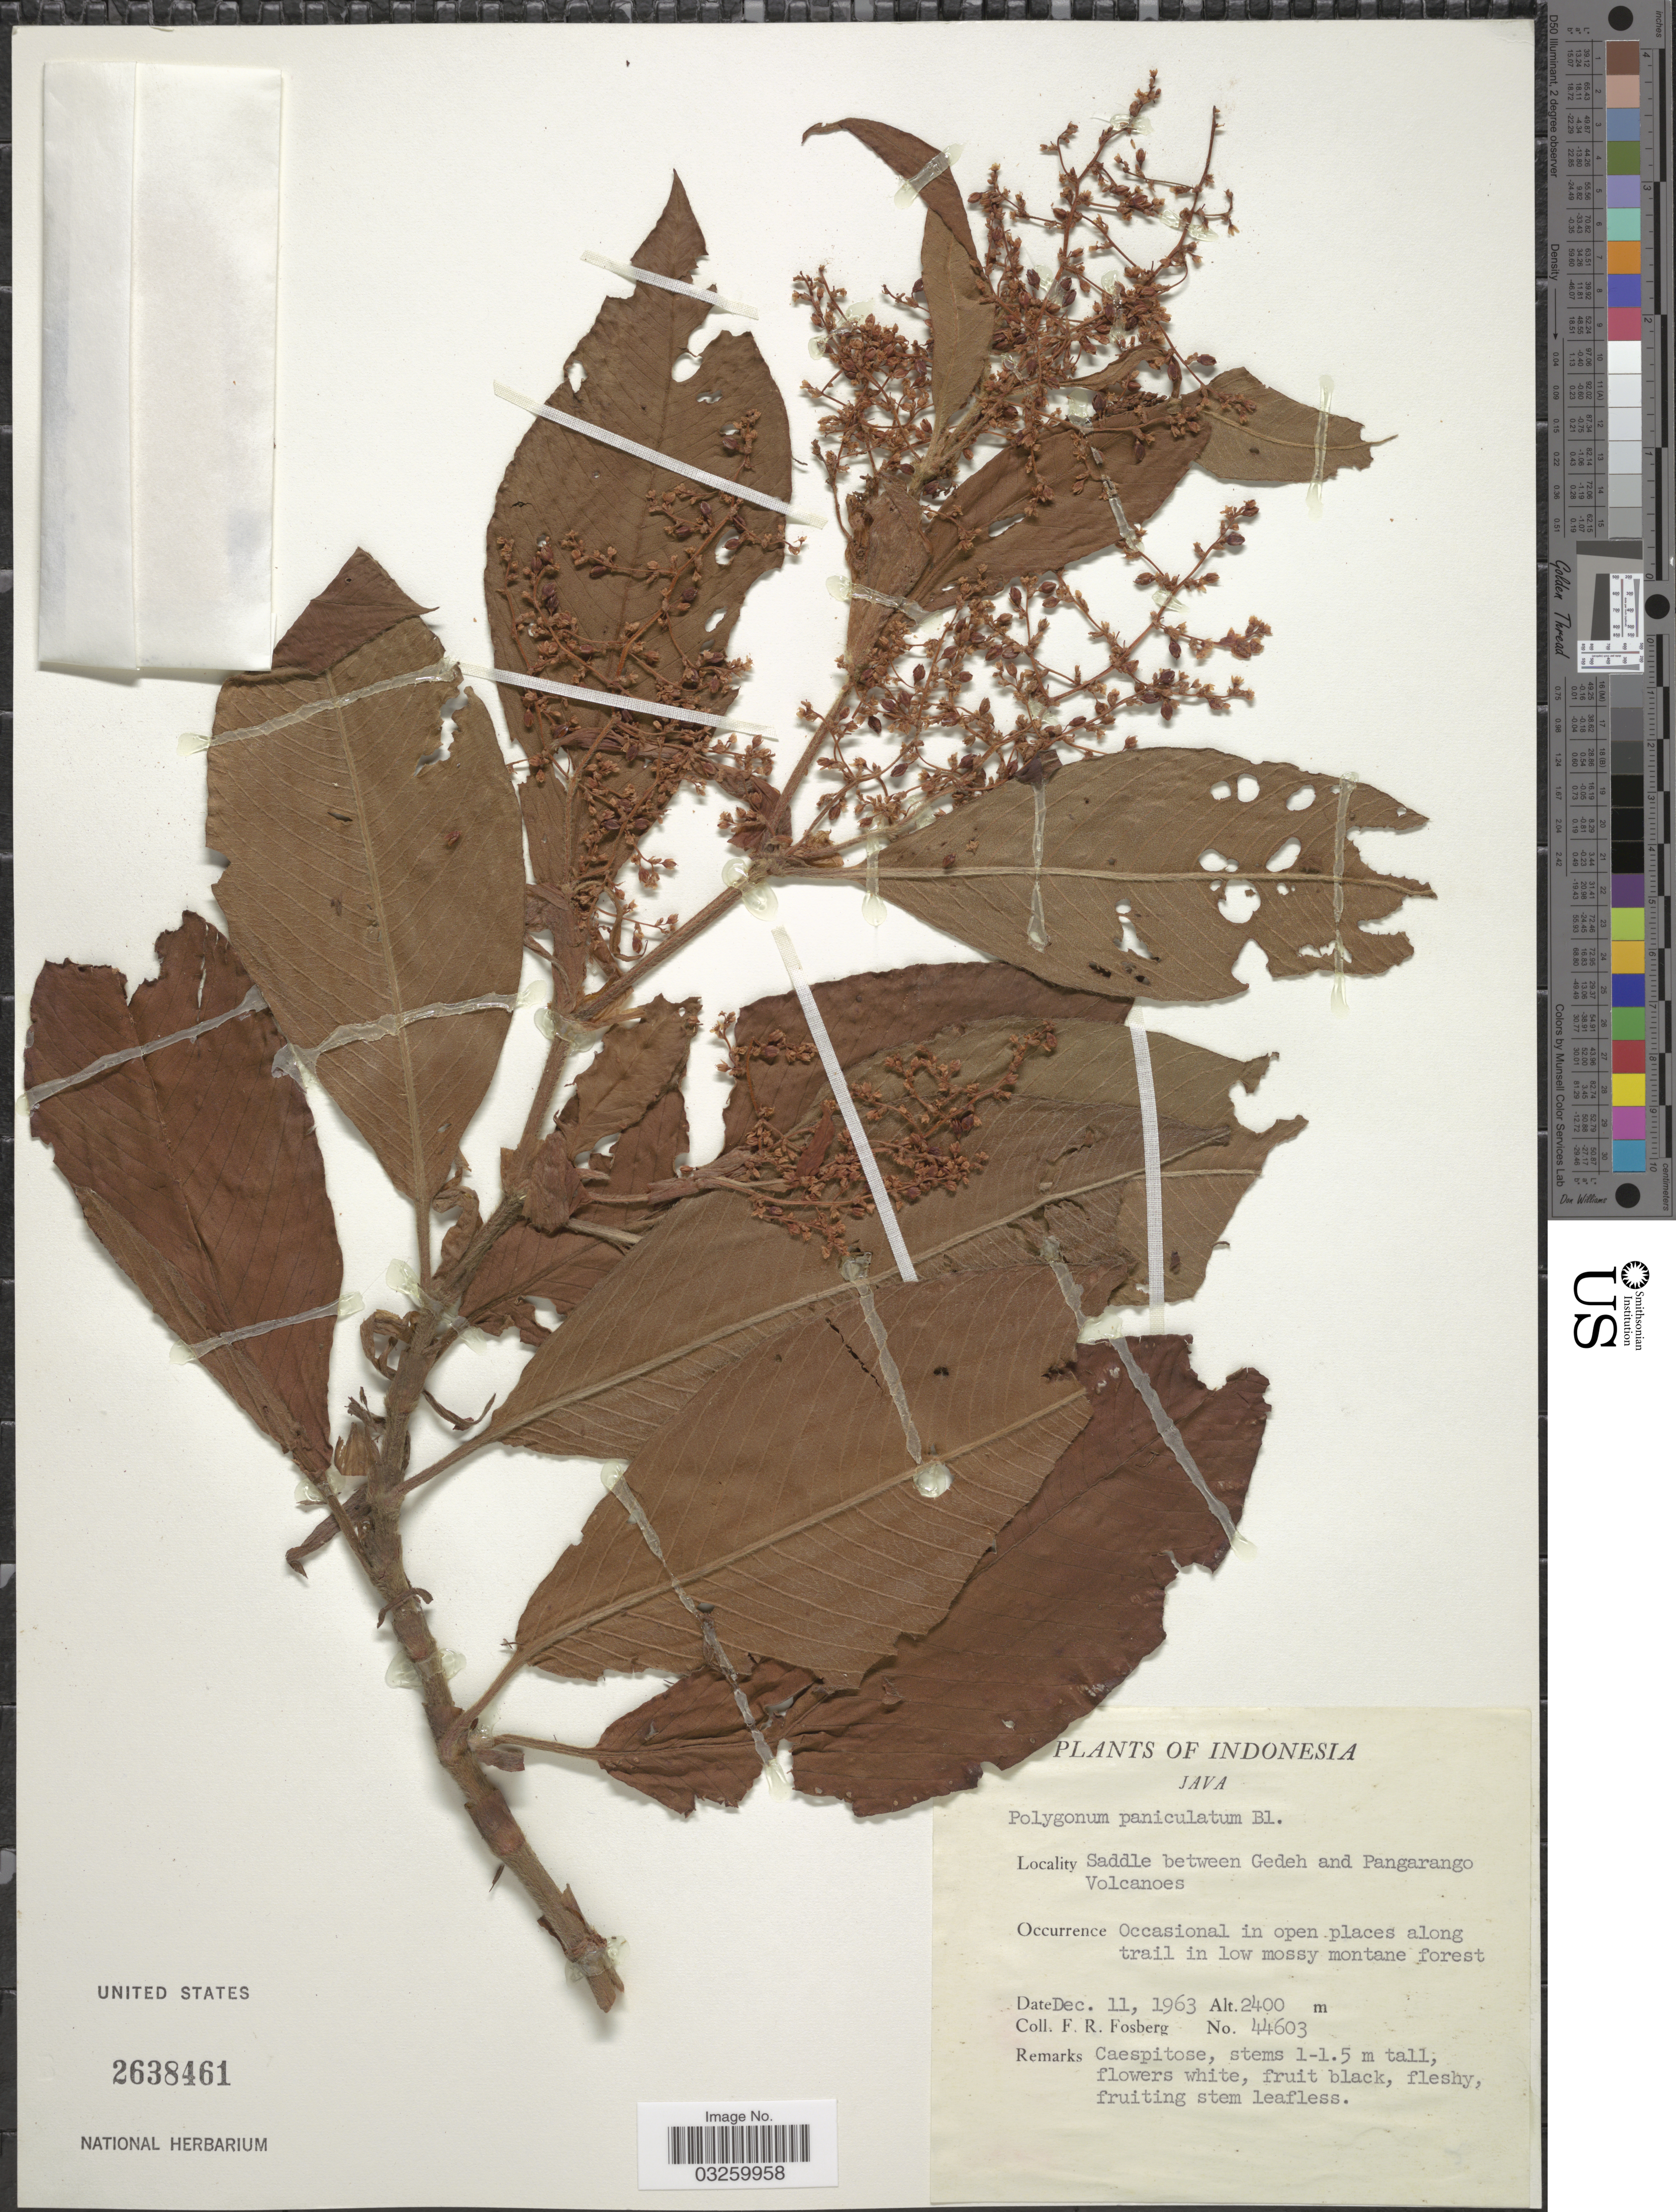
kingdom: Plantae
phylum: Tracheophyta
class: Magnoliopsida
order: Caryophyllales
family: Polygonaceae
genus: Koenigia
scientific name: Koenigia mollis var. paniculata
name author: (Blume) T.M. Schust. & Reveal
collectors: F. R. Fosberg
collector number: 44603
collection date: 1963-12-11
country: Indonesia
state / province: Java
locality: Saddle between Gedeh and Pangarango Volcanoes.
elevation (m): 2400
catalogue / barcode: US 2638461